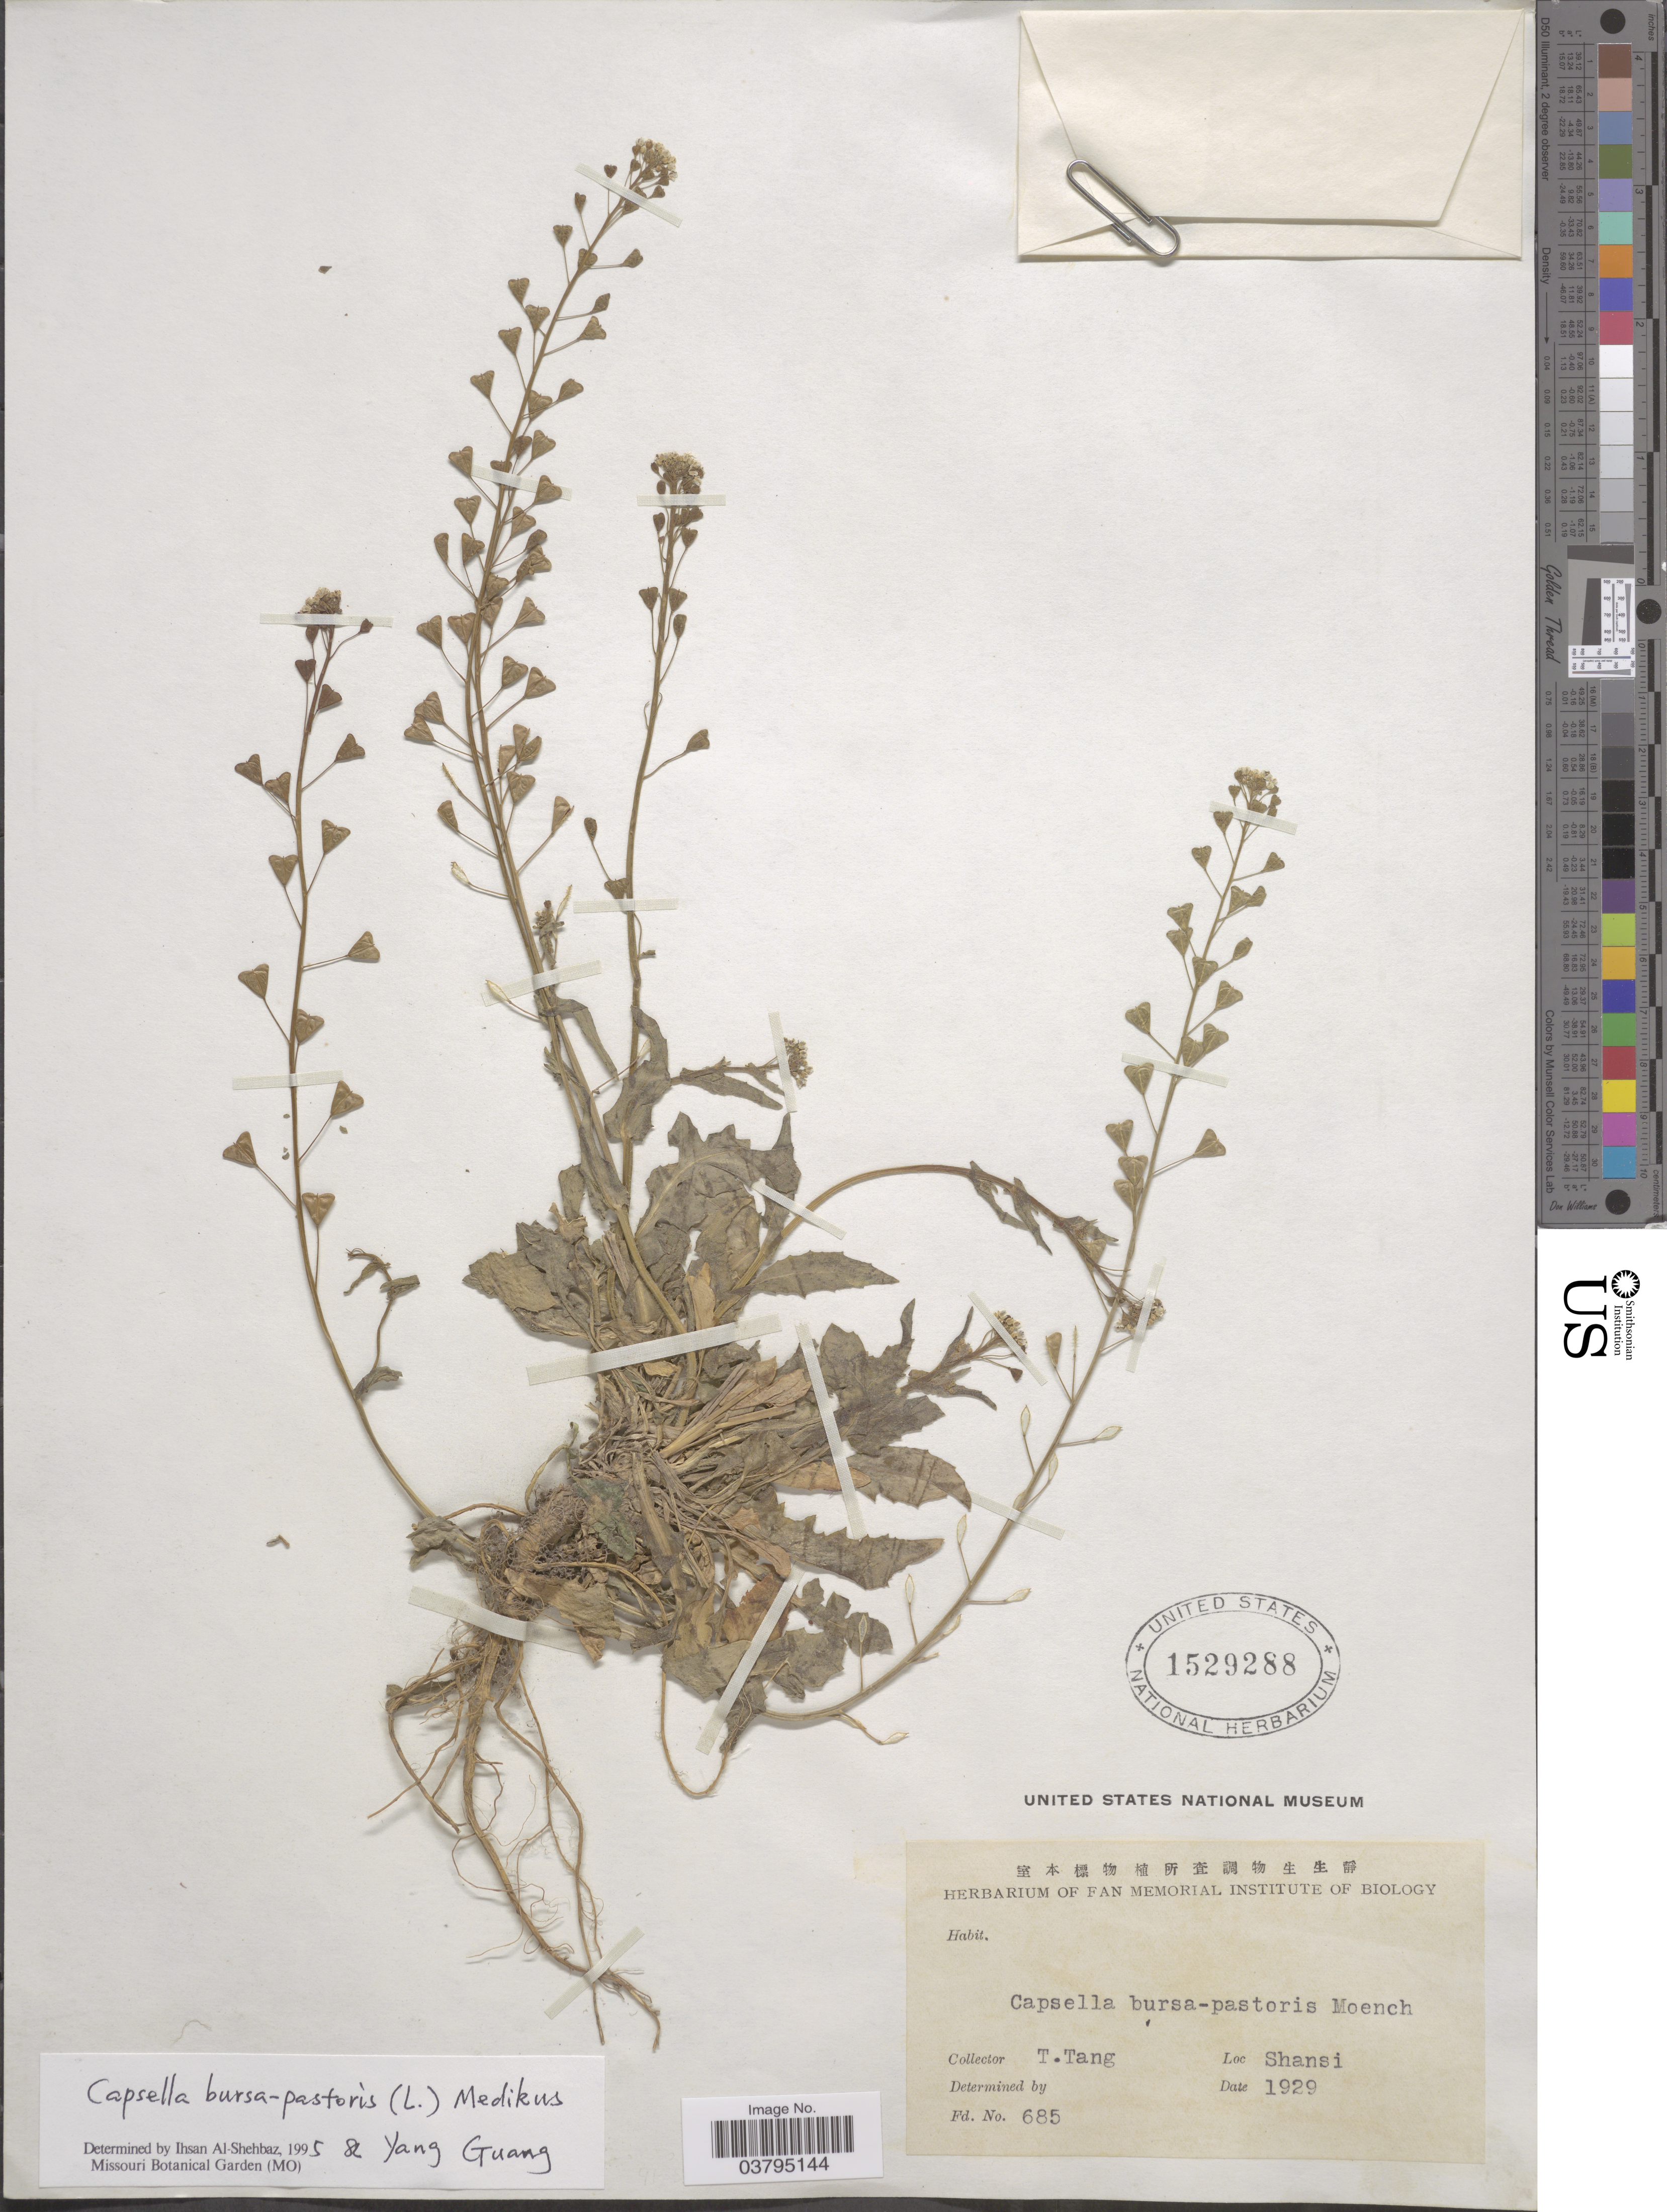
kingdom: Plantae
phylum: Tracheophyta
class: Magnoliopsida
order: Brassicales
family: Brassicaceae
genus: Capsella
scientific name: Capsella bursa-pastoris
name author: (L.) Medik.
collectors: T. Tang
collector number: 685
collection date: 1929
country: China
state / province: Shanxi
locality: Shansi.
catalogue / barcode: US 1529288